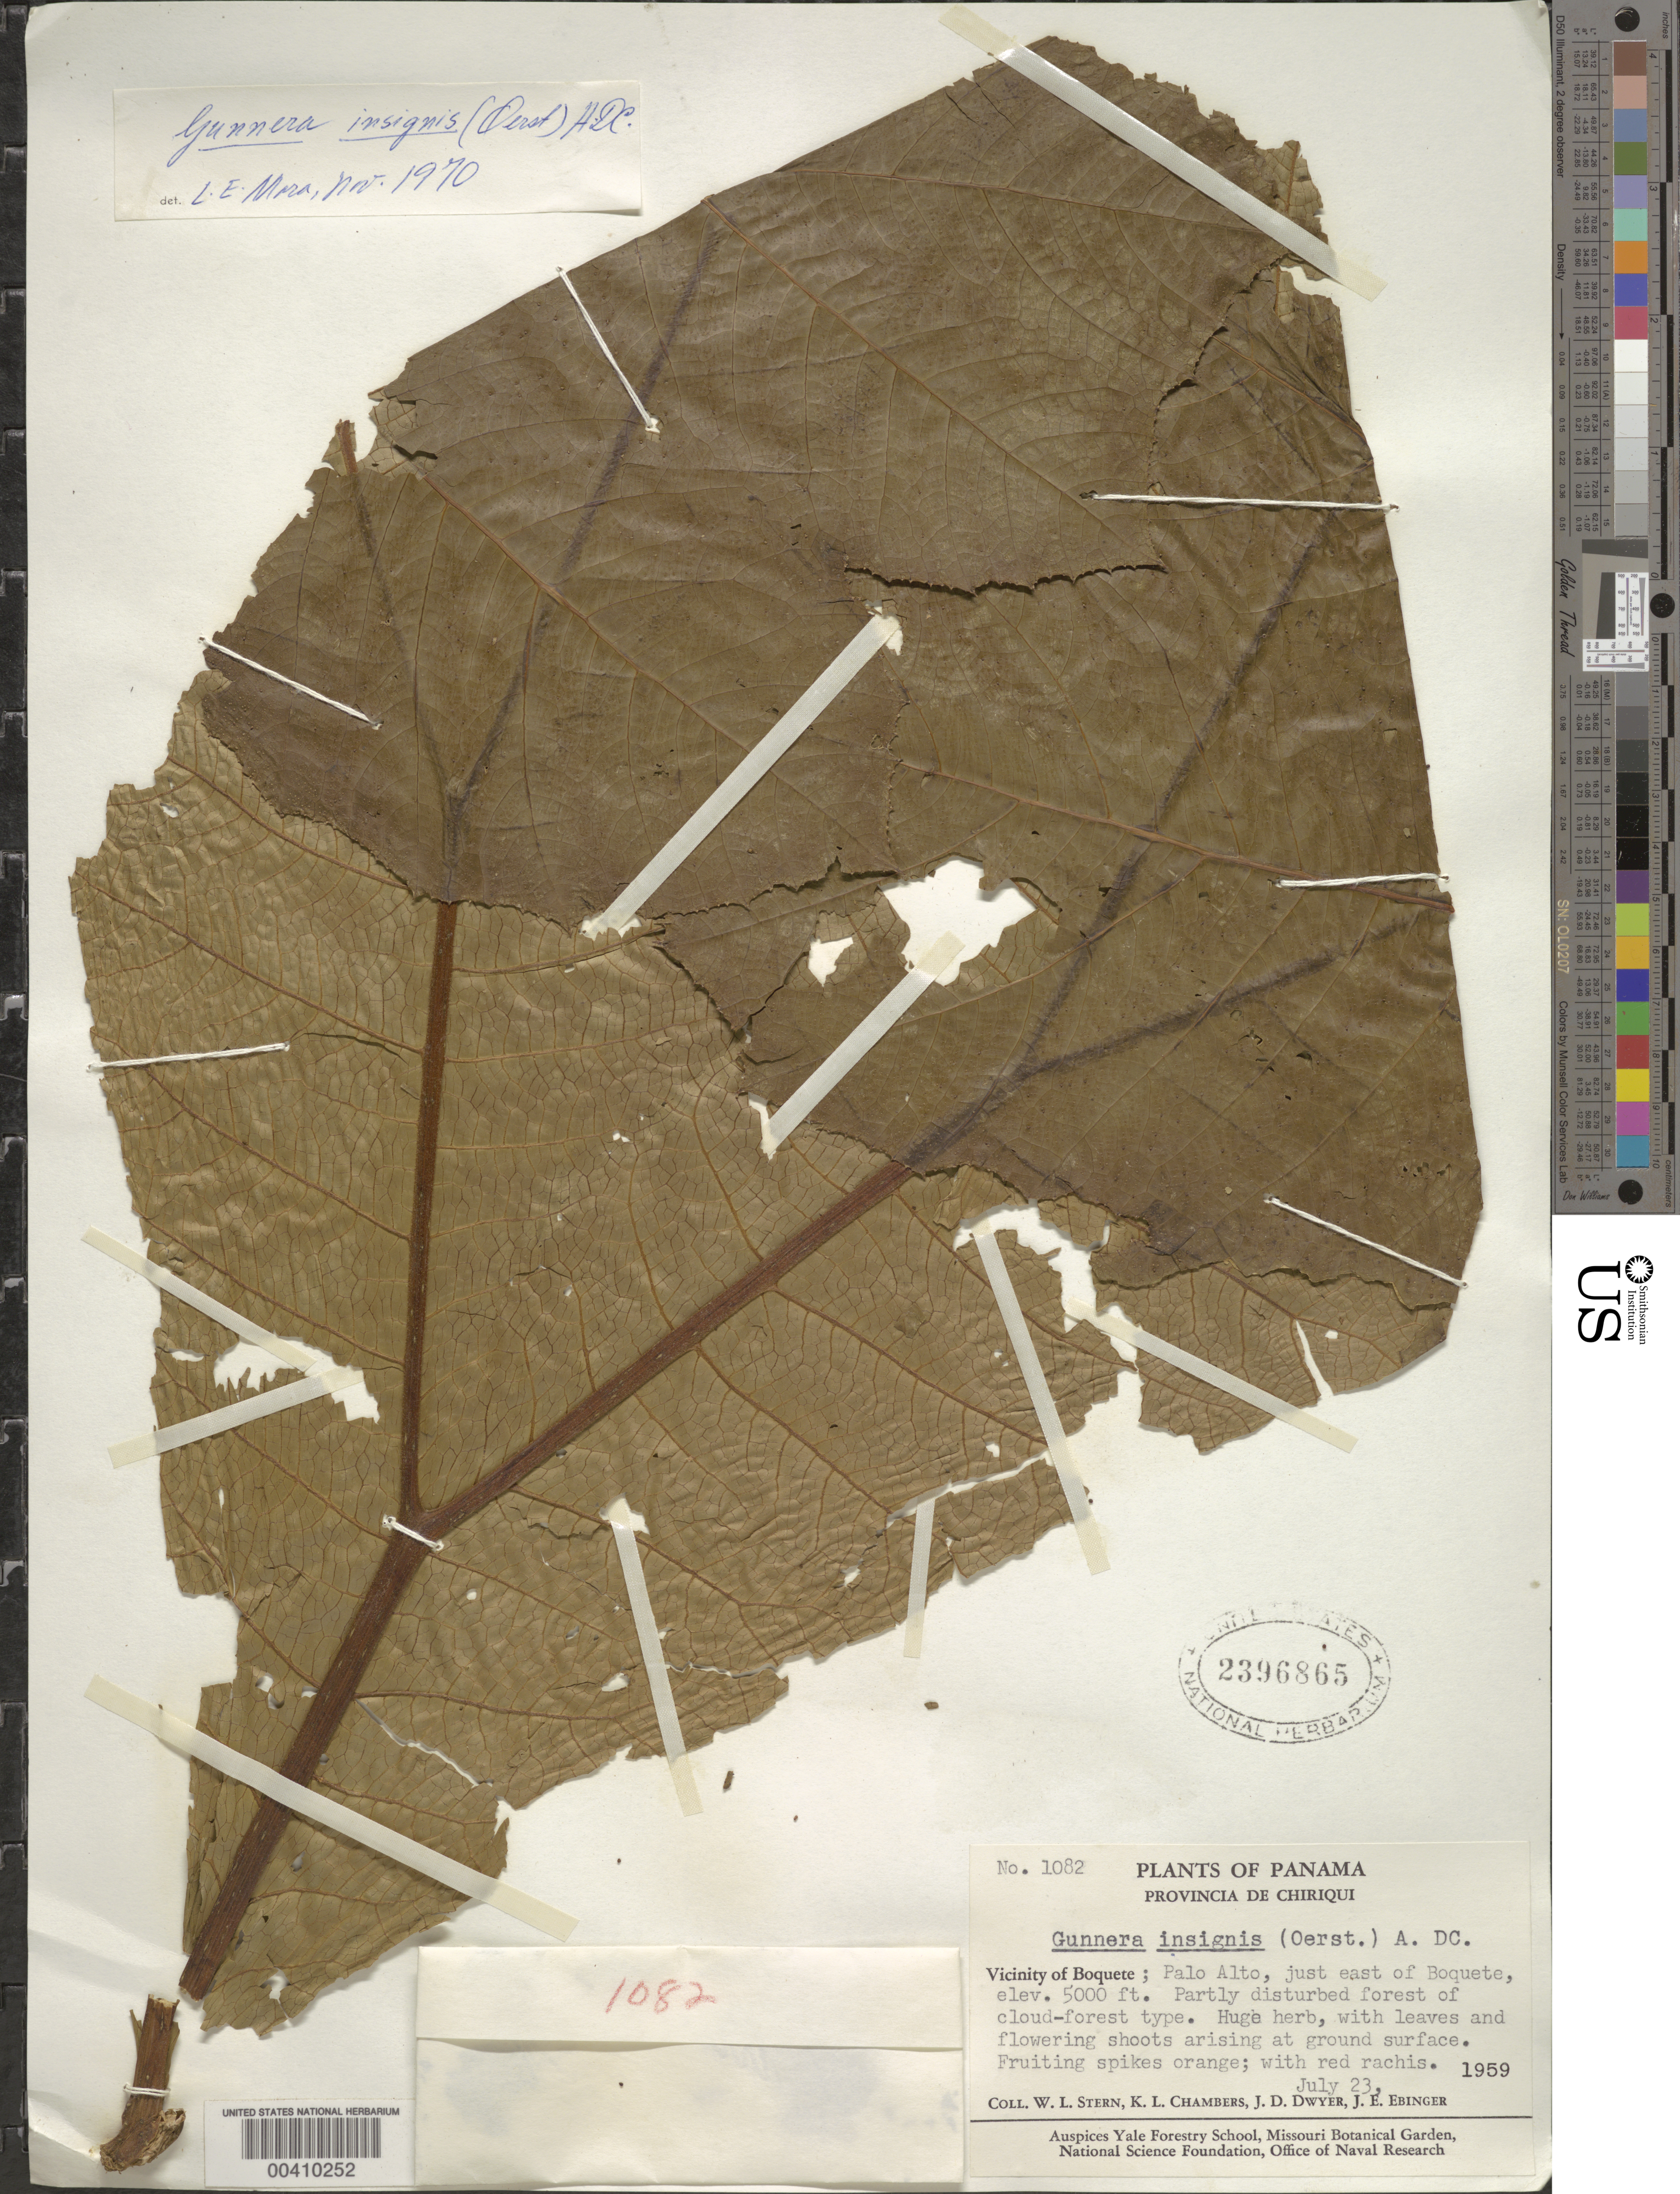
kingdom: Plantae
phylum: Tracheophyta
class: Magnoliopsida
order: Gunnerales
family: Gunneraceae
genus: Gunnera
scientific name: Gunnera insignis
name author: (Oerst.) A. DC.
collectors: W. L. Stern, K. L. Chambers, J. D. Dwyer & J. Ebinger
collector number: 1082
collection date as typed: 23 Jul 1959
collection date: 1959-07-23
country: Panama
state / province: Chiriquí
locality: Vicinity of Boquete; Palo Alto, just E of Boquete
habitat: Partly disturbed forest of cloud-forest type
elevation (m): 1524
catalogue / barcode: US 2396865